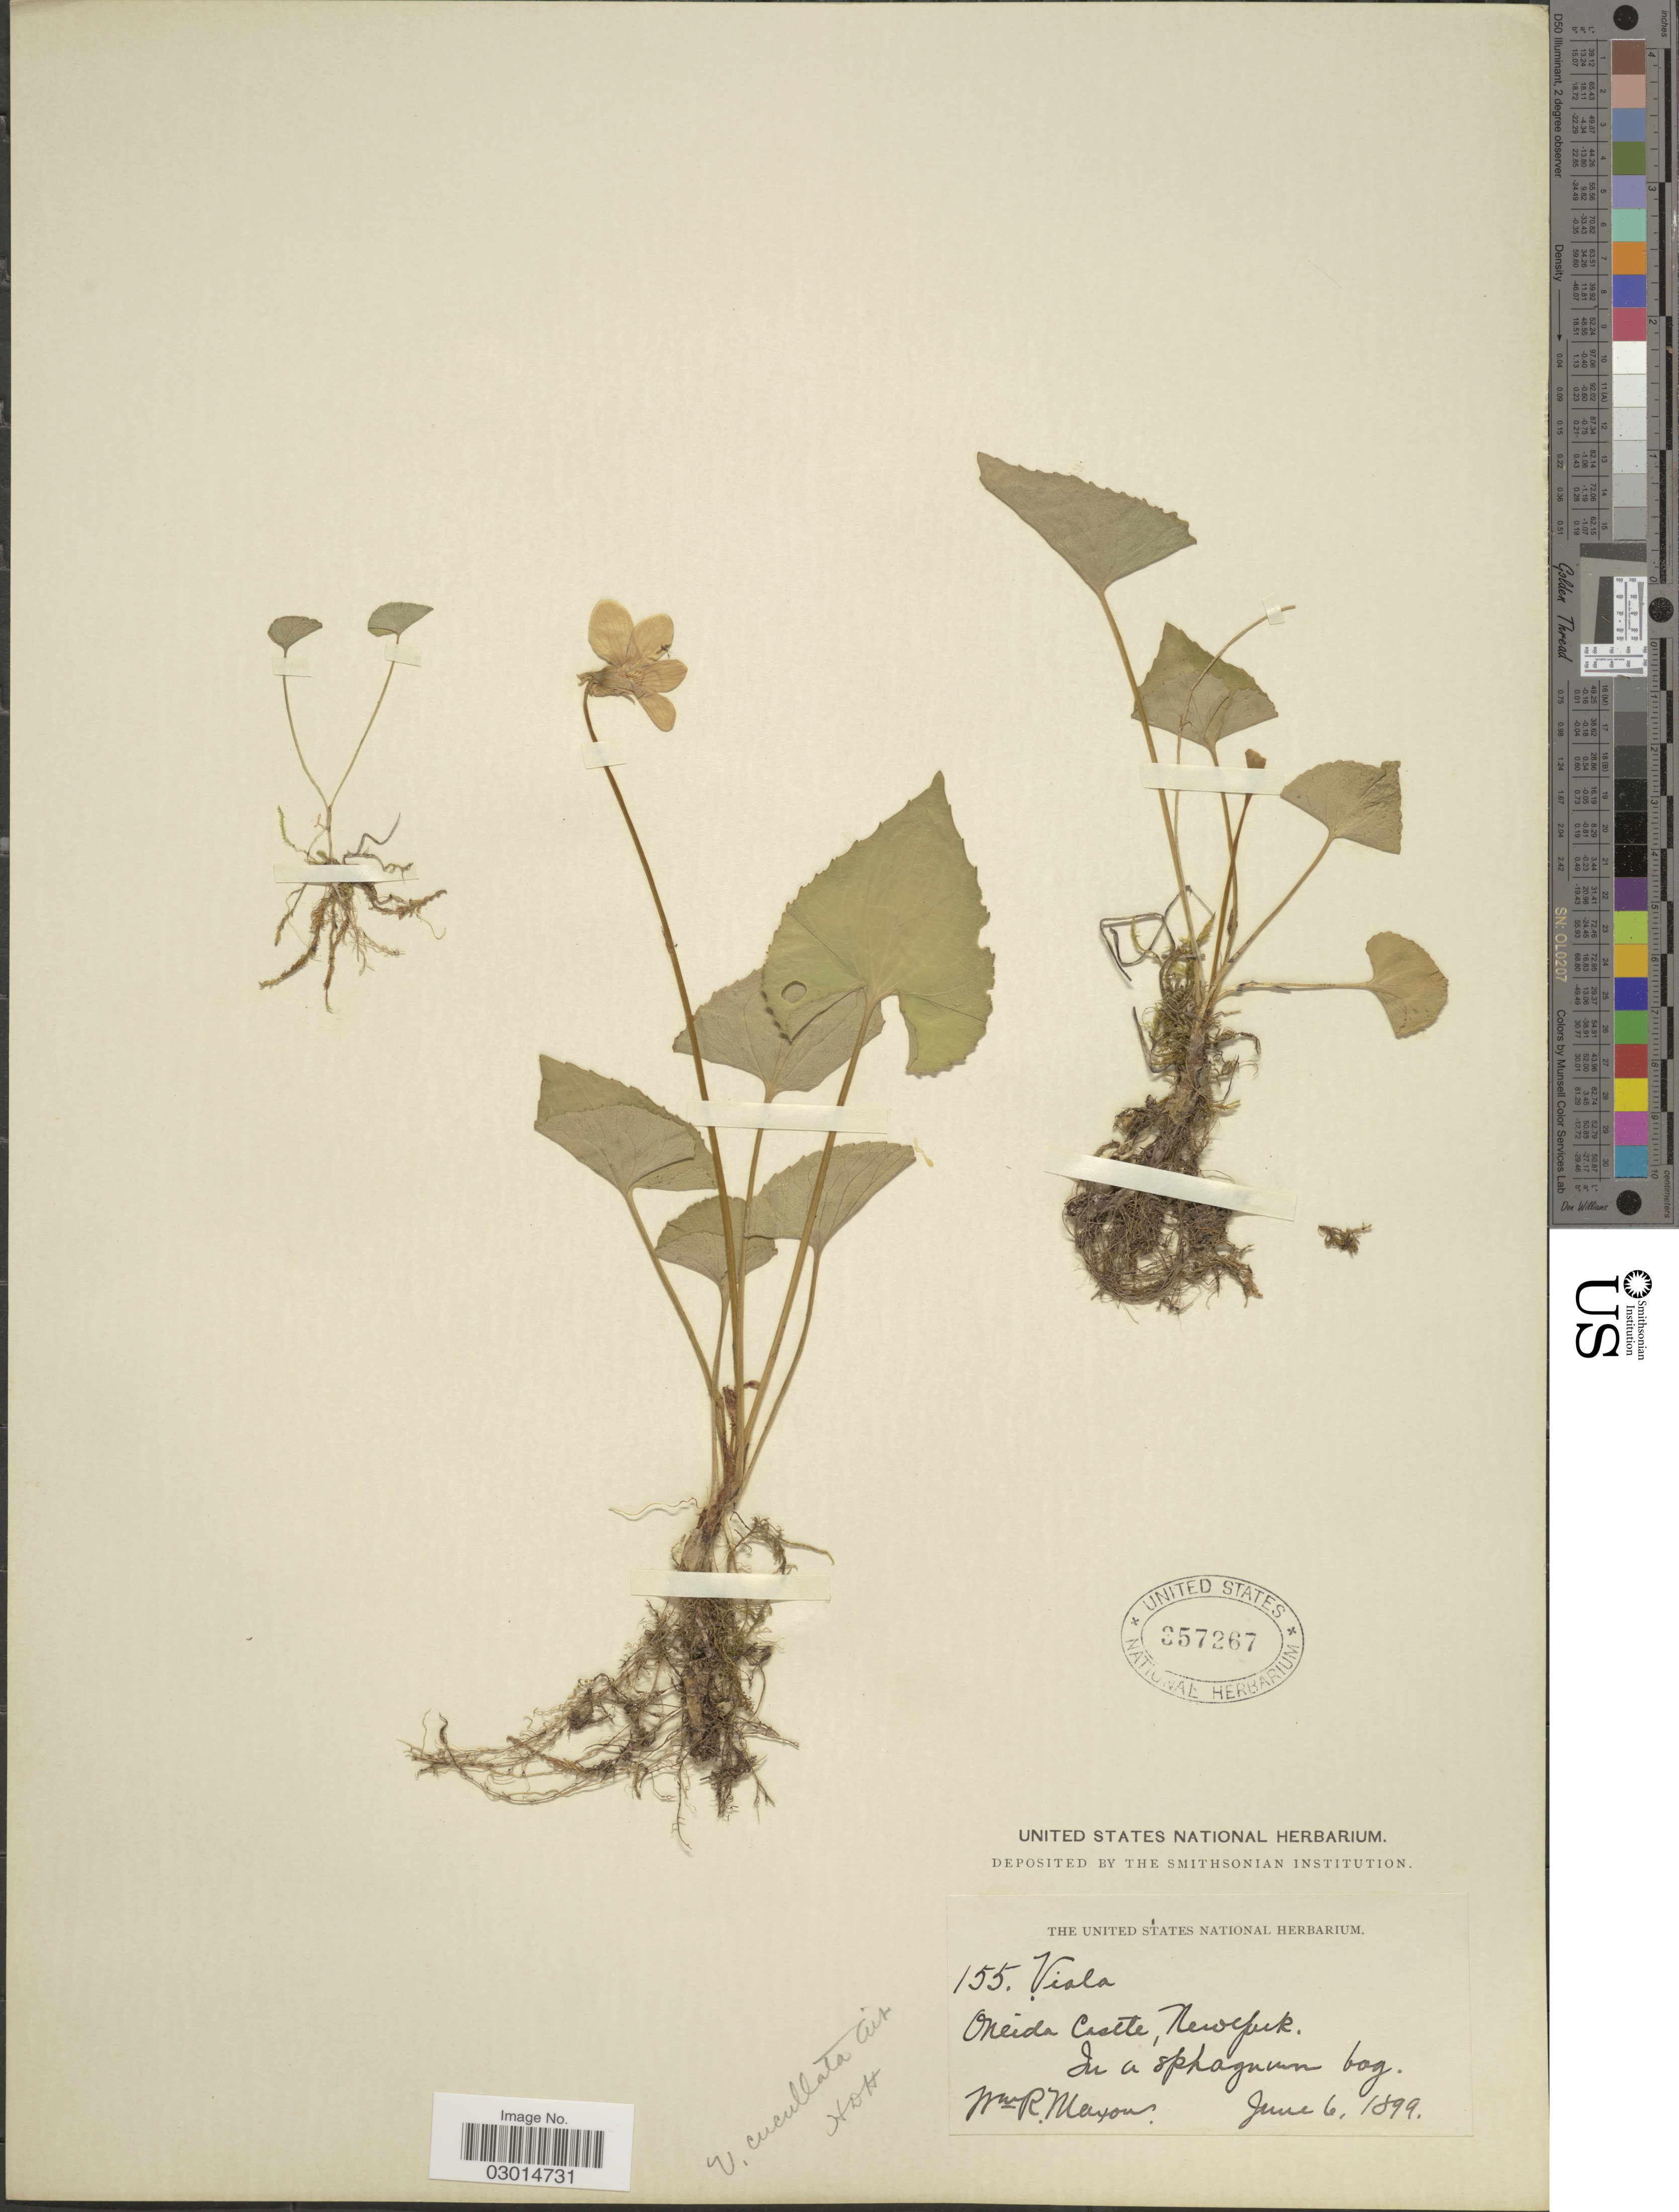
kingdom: Plantae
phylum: Tracheophyta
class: Magnoliopsida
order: Malpighiales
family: Violaceae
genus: Viola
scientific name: Viola cucullata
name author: Aiton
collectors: W. R. Maxon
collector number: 155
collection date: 1899-06-06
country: United States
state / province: New York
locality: Oneida Castle.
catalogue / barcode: US 357267